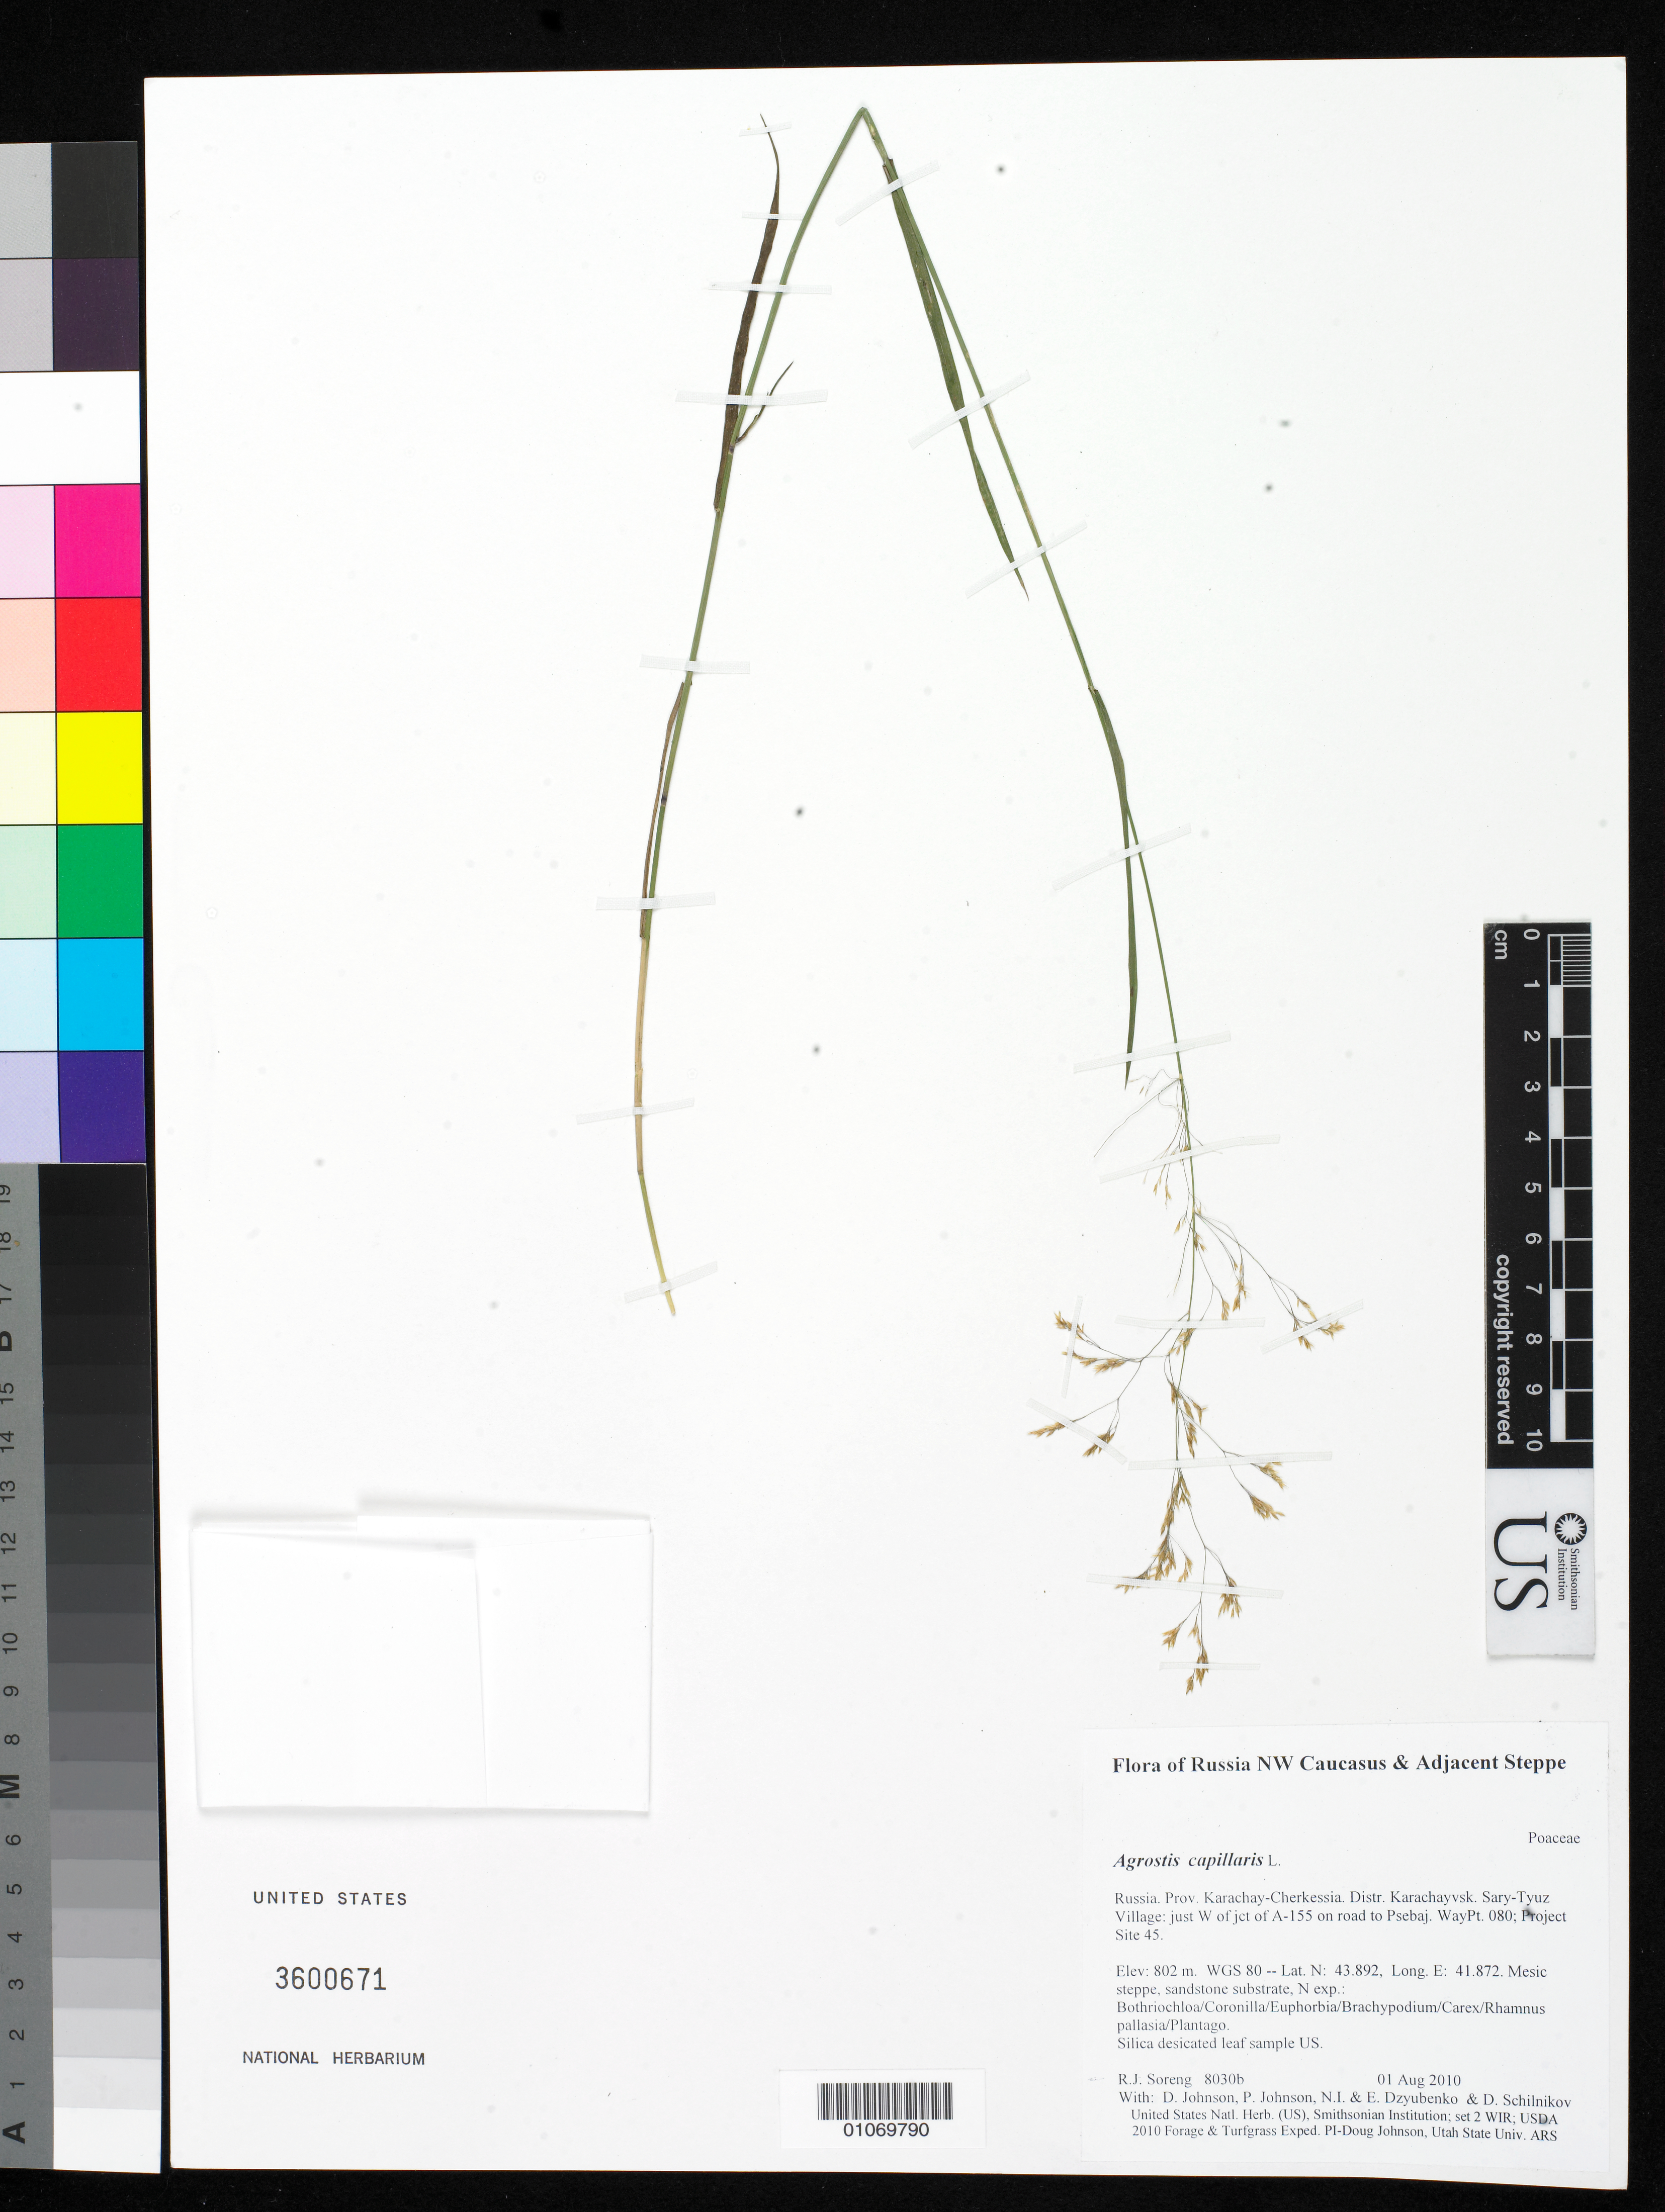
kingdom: Plantae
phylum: Tracheophyta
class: Liliopsida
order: Poales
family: Poaceae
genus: Agrostis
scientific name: Agrostis capillaris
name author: L.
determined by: Soreng, Robert J., Research Associate (BOT), Smithsonian Institution - National Museum of Natural History (UNITED STATES)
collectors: R. J. Soreng, D. Johnson, P. Johnson, N. Dzyubenko, E. Dzyubenko & D. Schilnikov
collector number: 8030-b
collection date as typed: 01 Aug 2010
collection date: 2010-08-01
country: Russian Federation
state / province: Karachay-Cherkess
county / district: Karachayvsk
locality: Sary-Tyuz Village: just W of jct of A-155 on road to Psebaj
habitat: Mesic steppe, sandstone substrate, N exp.: Bothriochloa/Coronilla/Euphorbia/Brachypodium/Carex/Rhamnus pallasia/Plantago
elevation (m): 802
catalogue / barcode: US 3600671